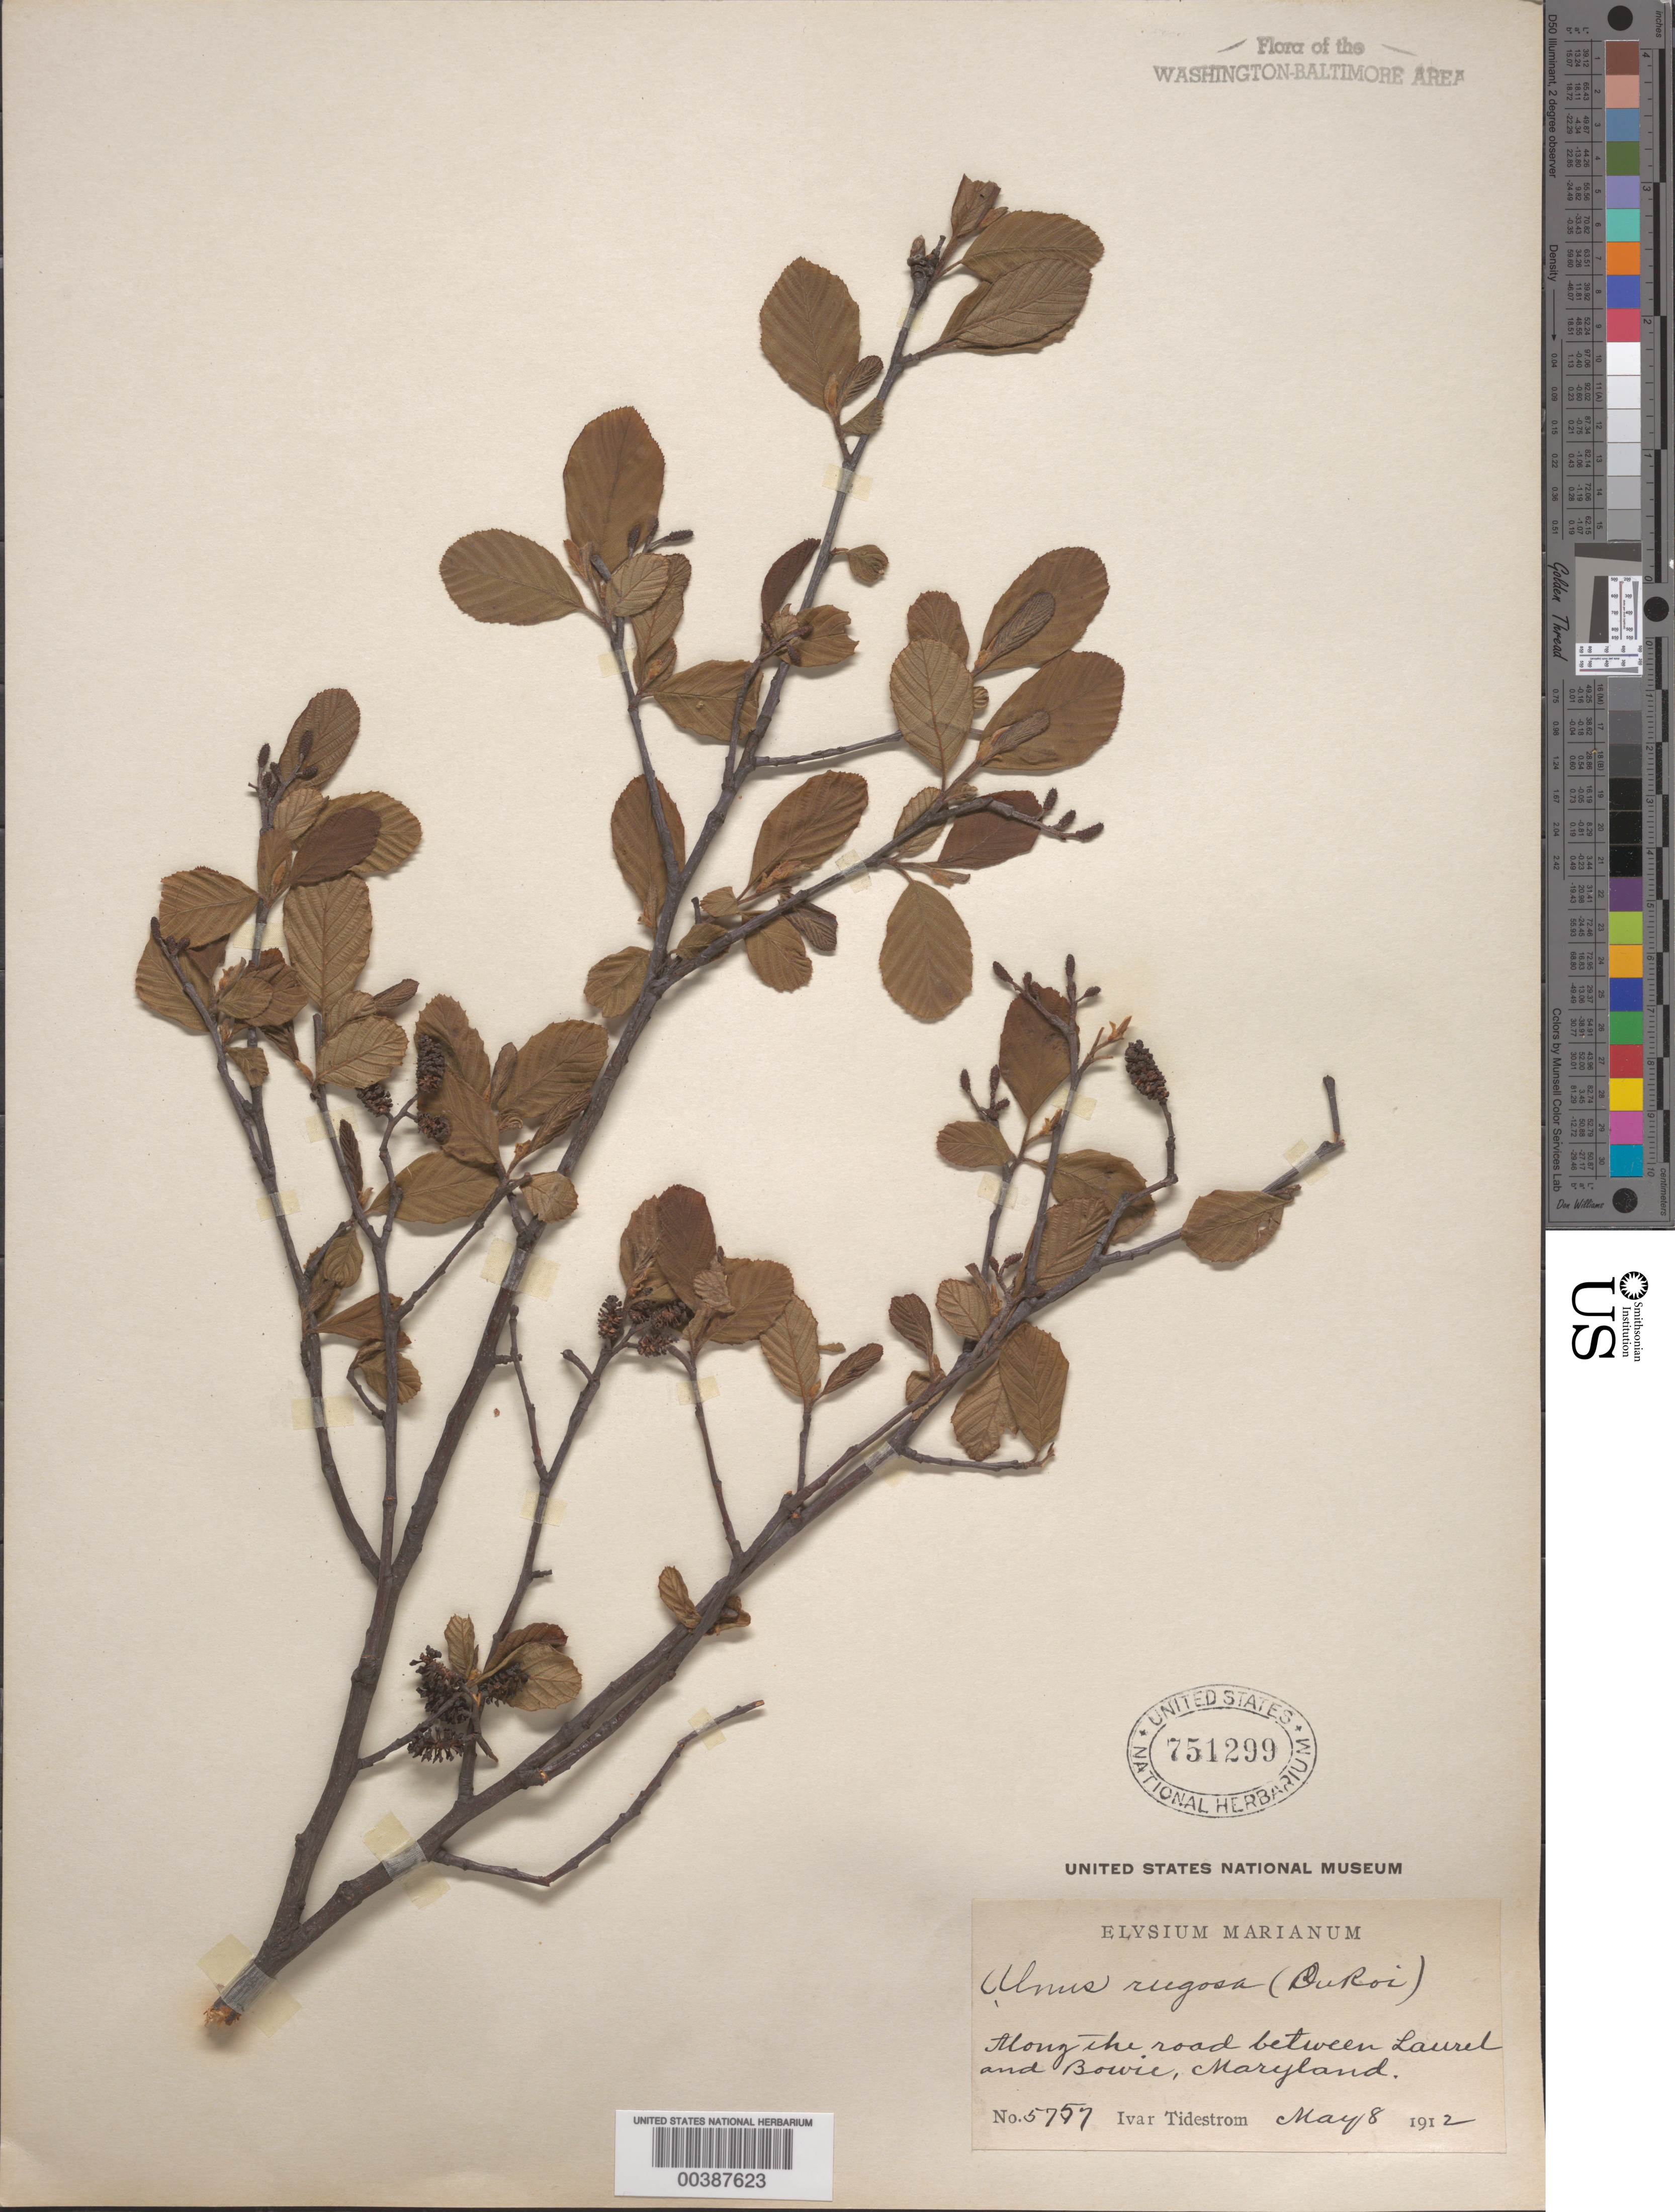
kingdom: Plantae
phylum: Tracheophyta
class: Magnoliopsida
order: Fagales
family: Betulaceae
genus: Alnus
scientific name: Alnus serrulata var. vulgaris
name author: Fernald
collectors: I. F. Tidestrom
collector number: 5757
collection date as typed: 08 May 1912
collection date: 1912-05-08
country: United States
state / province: Maryland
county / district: Prince George's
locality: between Laurel and Bowie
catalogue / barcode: US 751299